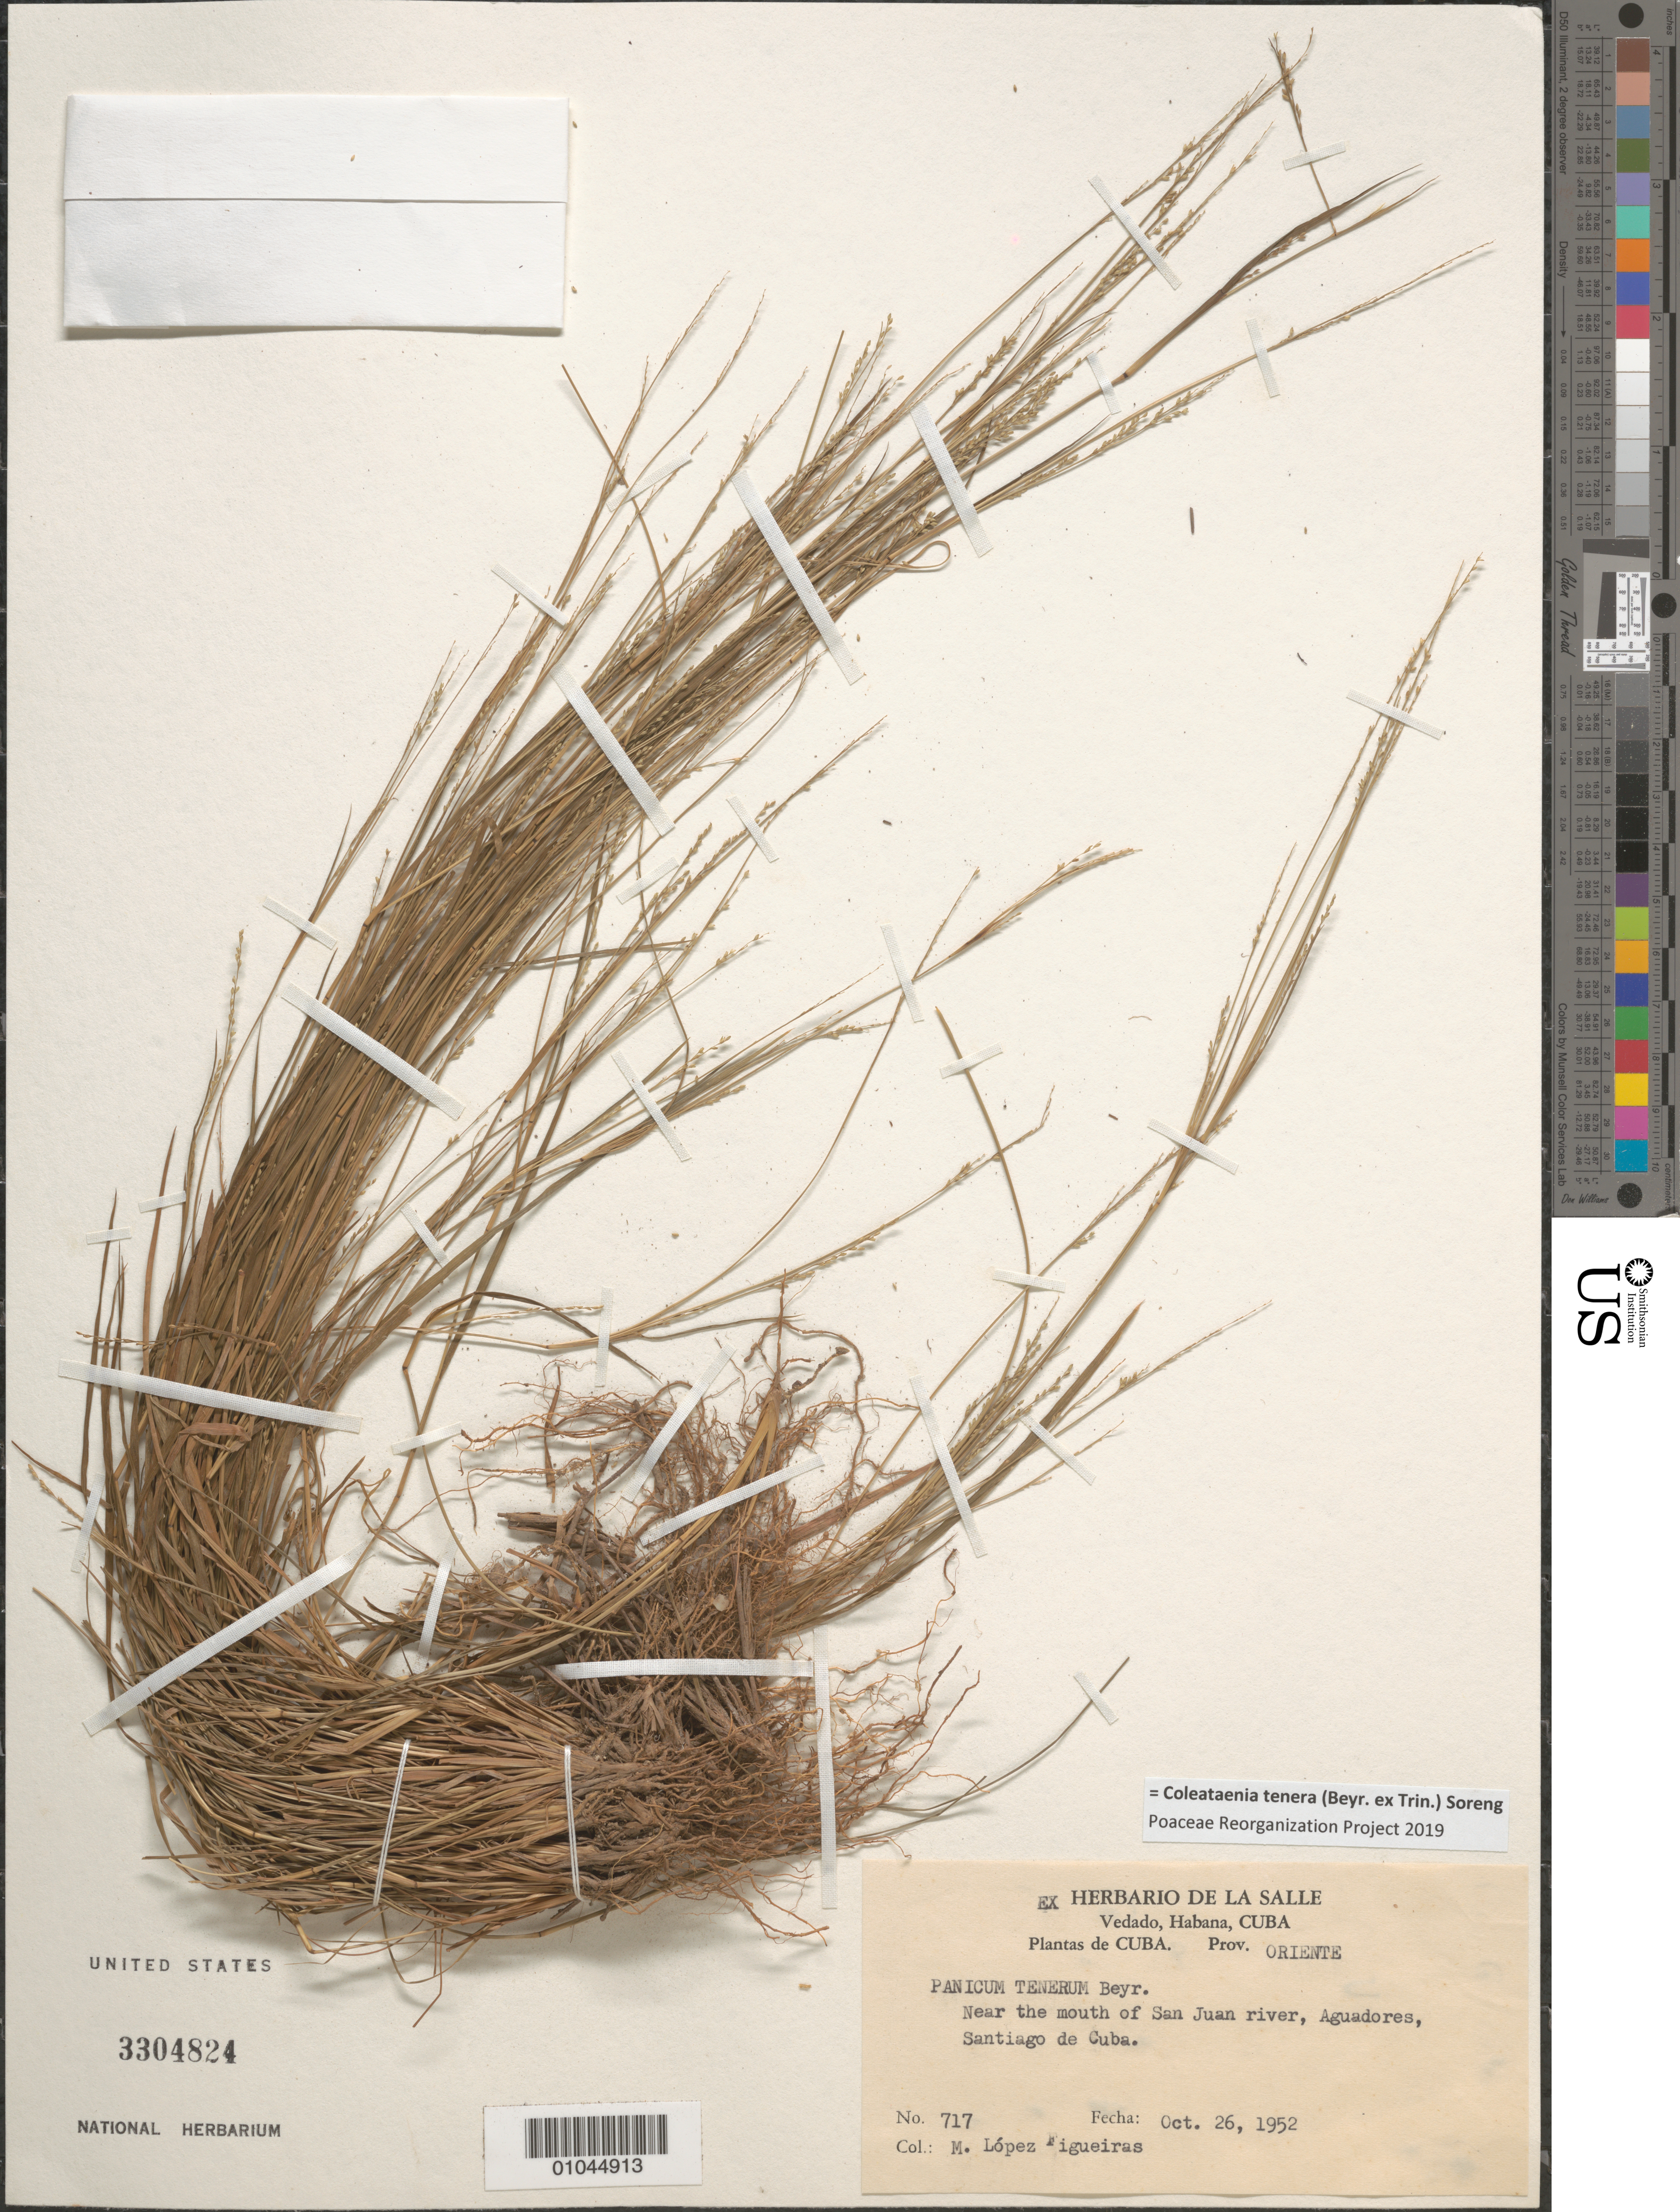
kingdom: Plantae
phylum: Tracheophyta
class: Liliopsida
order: Poales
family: Poaceae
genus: Panicum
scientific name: Panicum tenerum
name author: Beyrich ex Trin.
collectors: M. López Figueiras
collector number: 717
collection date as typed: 26 Oct 1952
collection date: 1952-10-26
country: Cuba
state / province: Santiago de Cuba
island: Cuba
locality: Near the mouth of San Juan River, Aguadores, Santiago de Cuba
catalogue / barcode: US 3304824